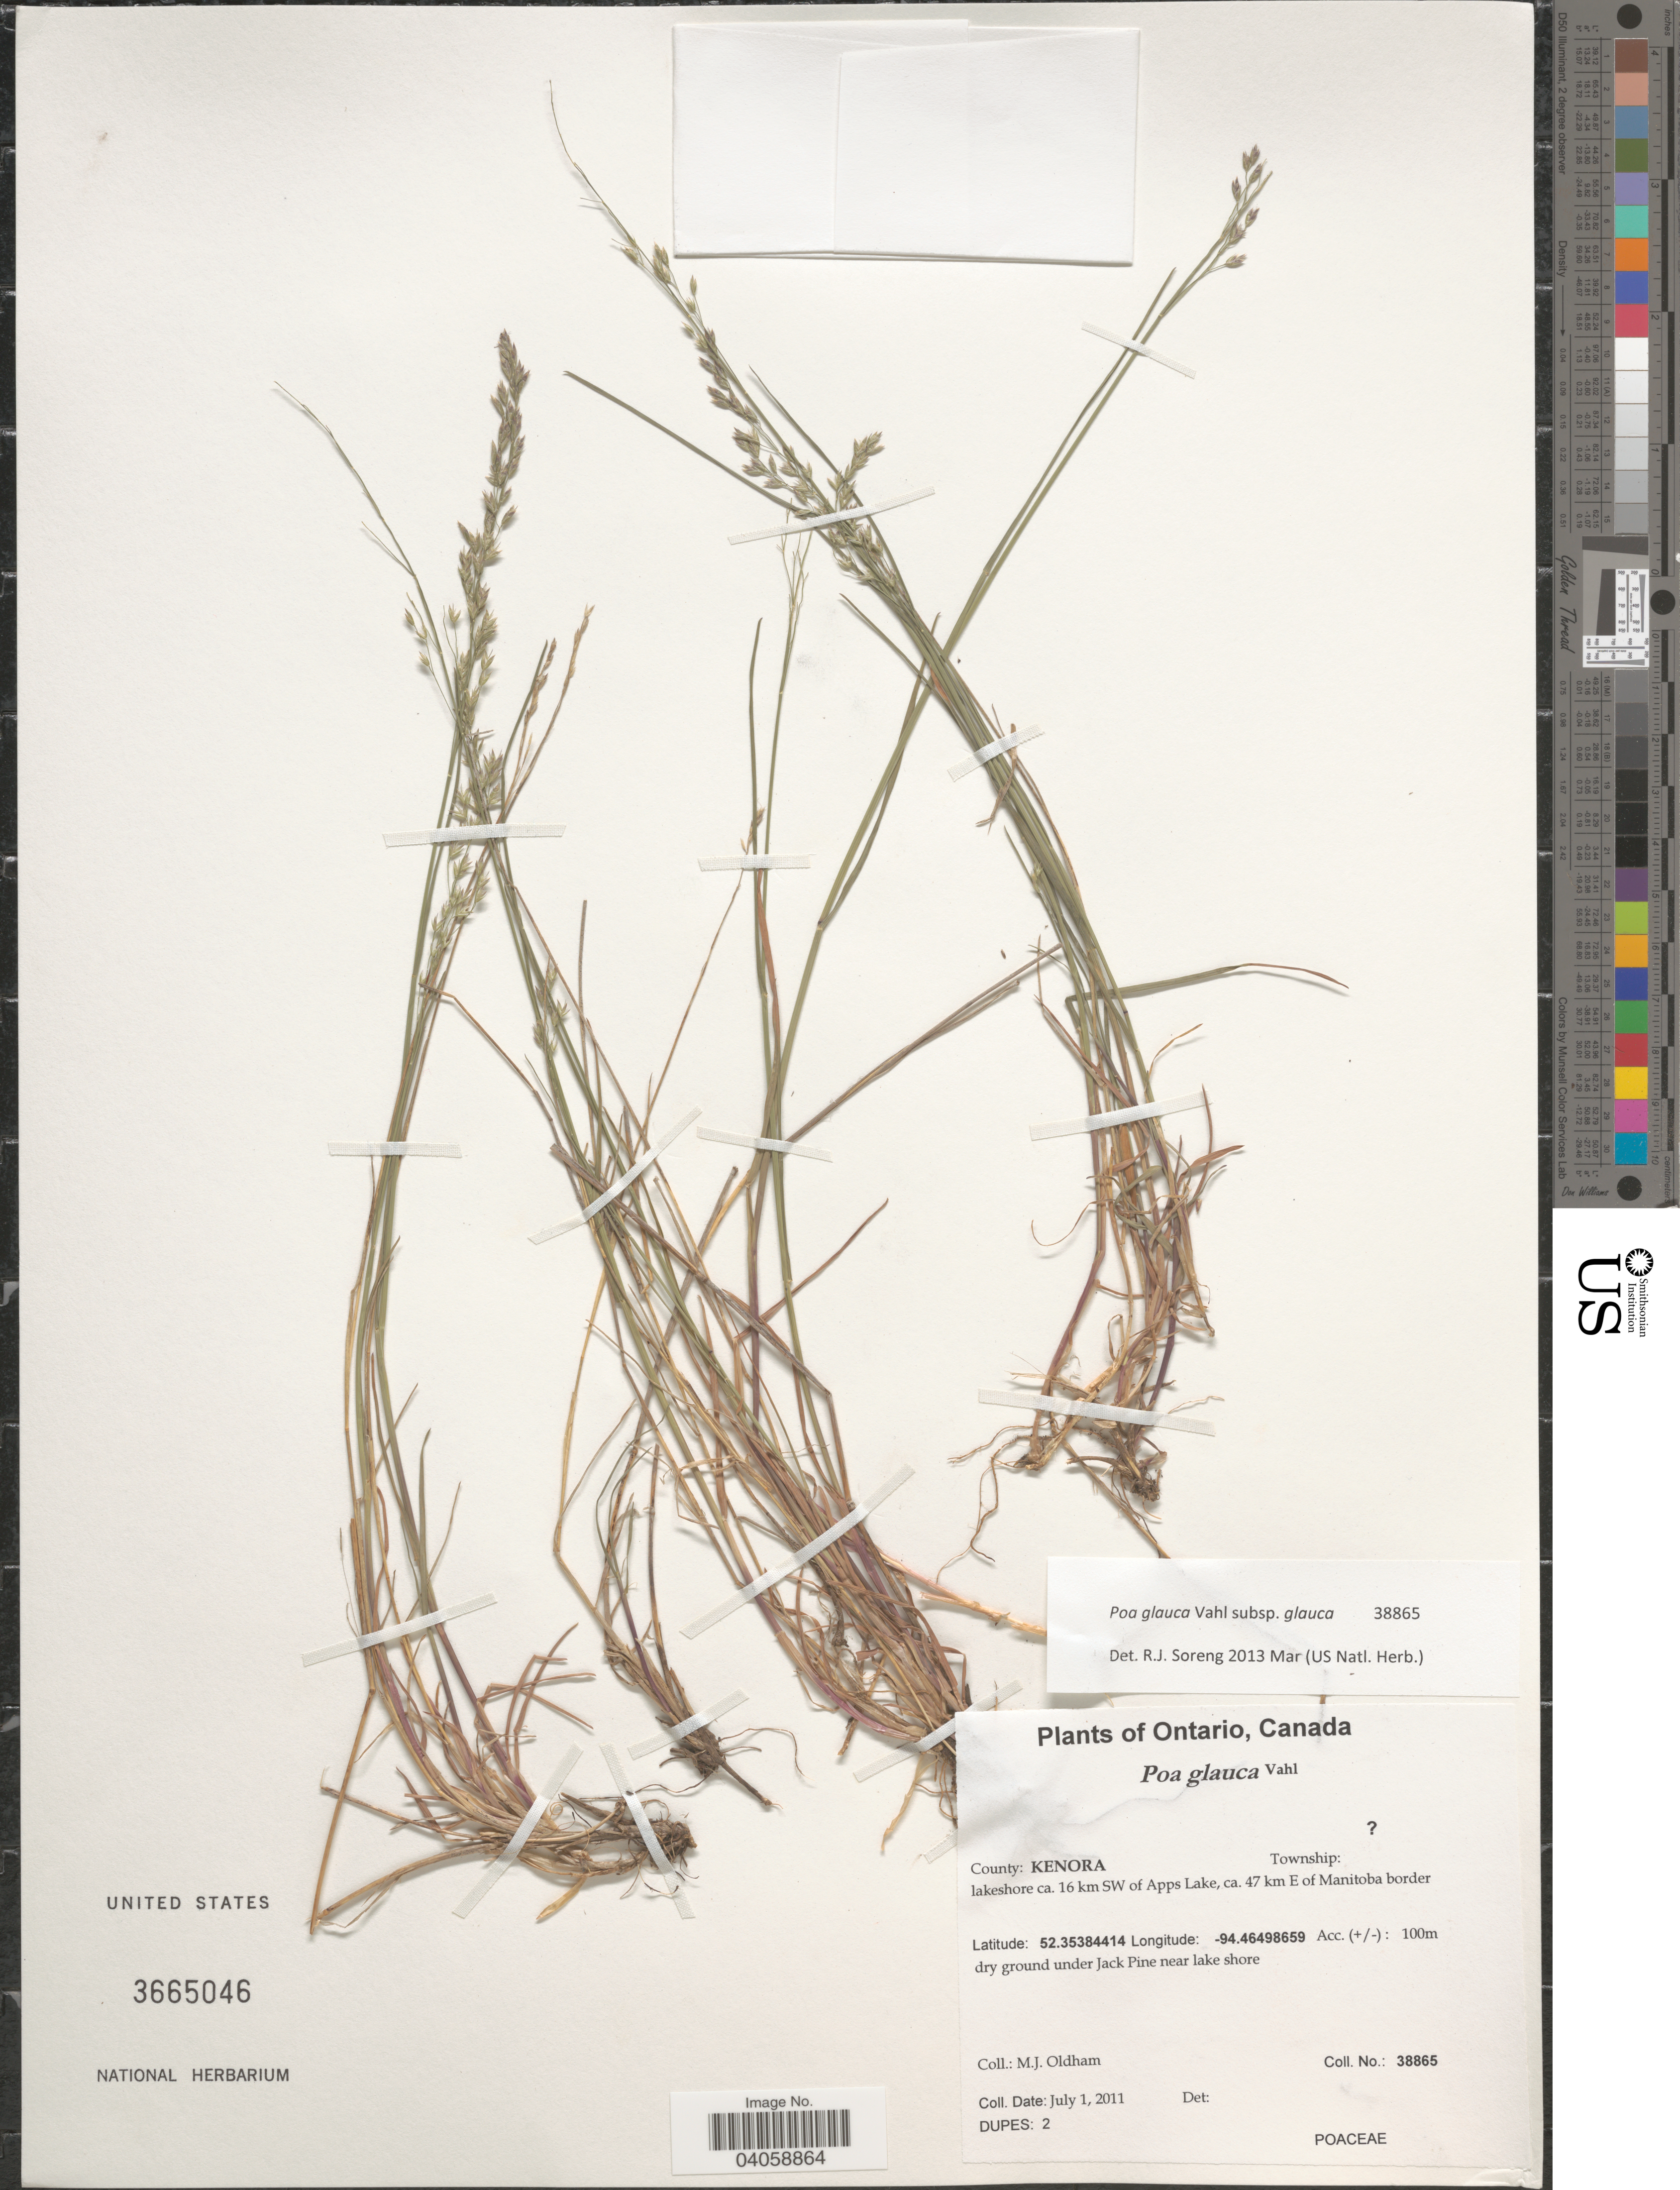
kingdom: Plantae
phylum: Tracheophyta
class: Liliopsida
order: Poales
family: Poaceae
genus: Poa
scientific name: Poa glauca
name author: Vahl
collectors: M. Oldham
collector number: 38865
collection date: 2011-07-01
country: Canada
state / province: Ontario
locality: County: Kenora. Lakeshore ca. 16 km SW of Apps Lake, ca. 47 km E of Manitoba border.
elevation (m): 100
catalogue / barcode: US 3665046